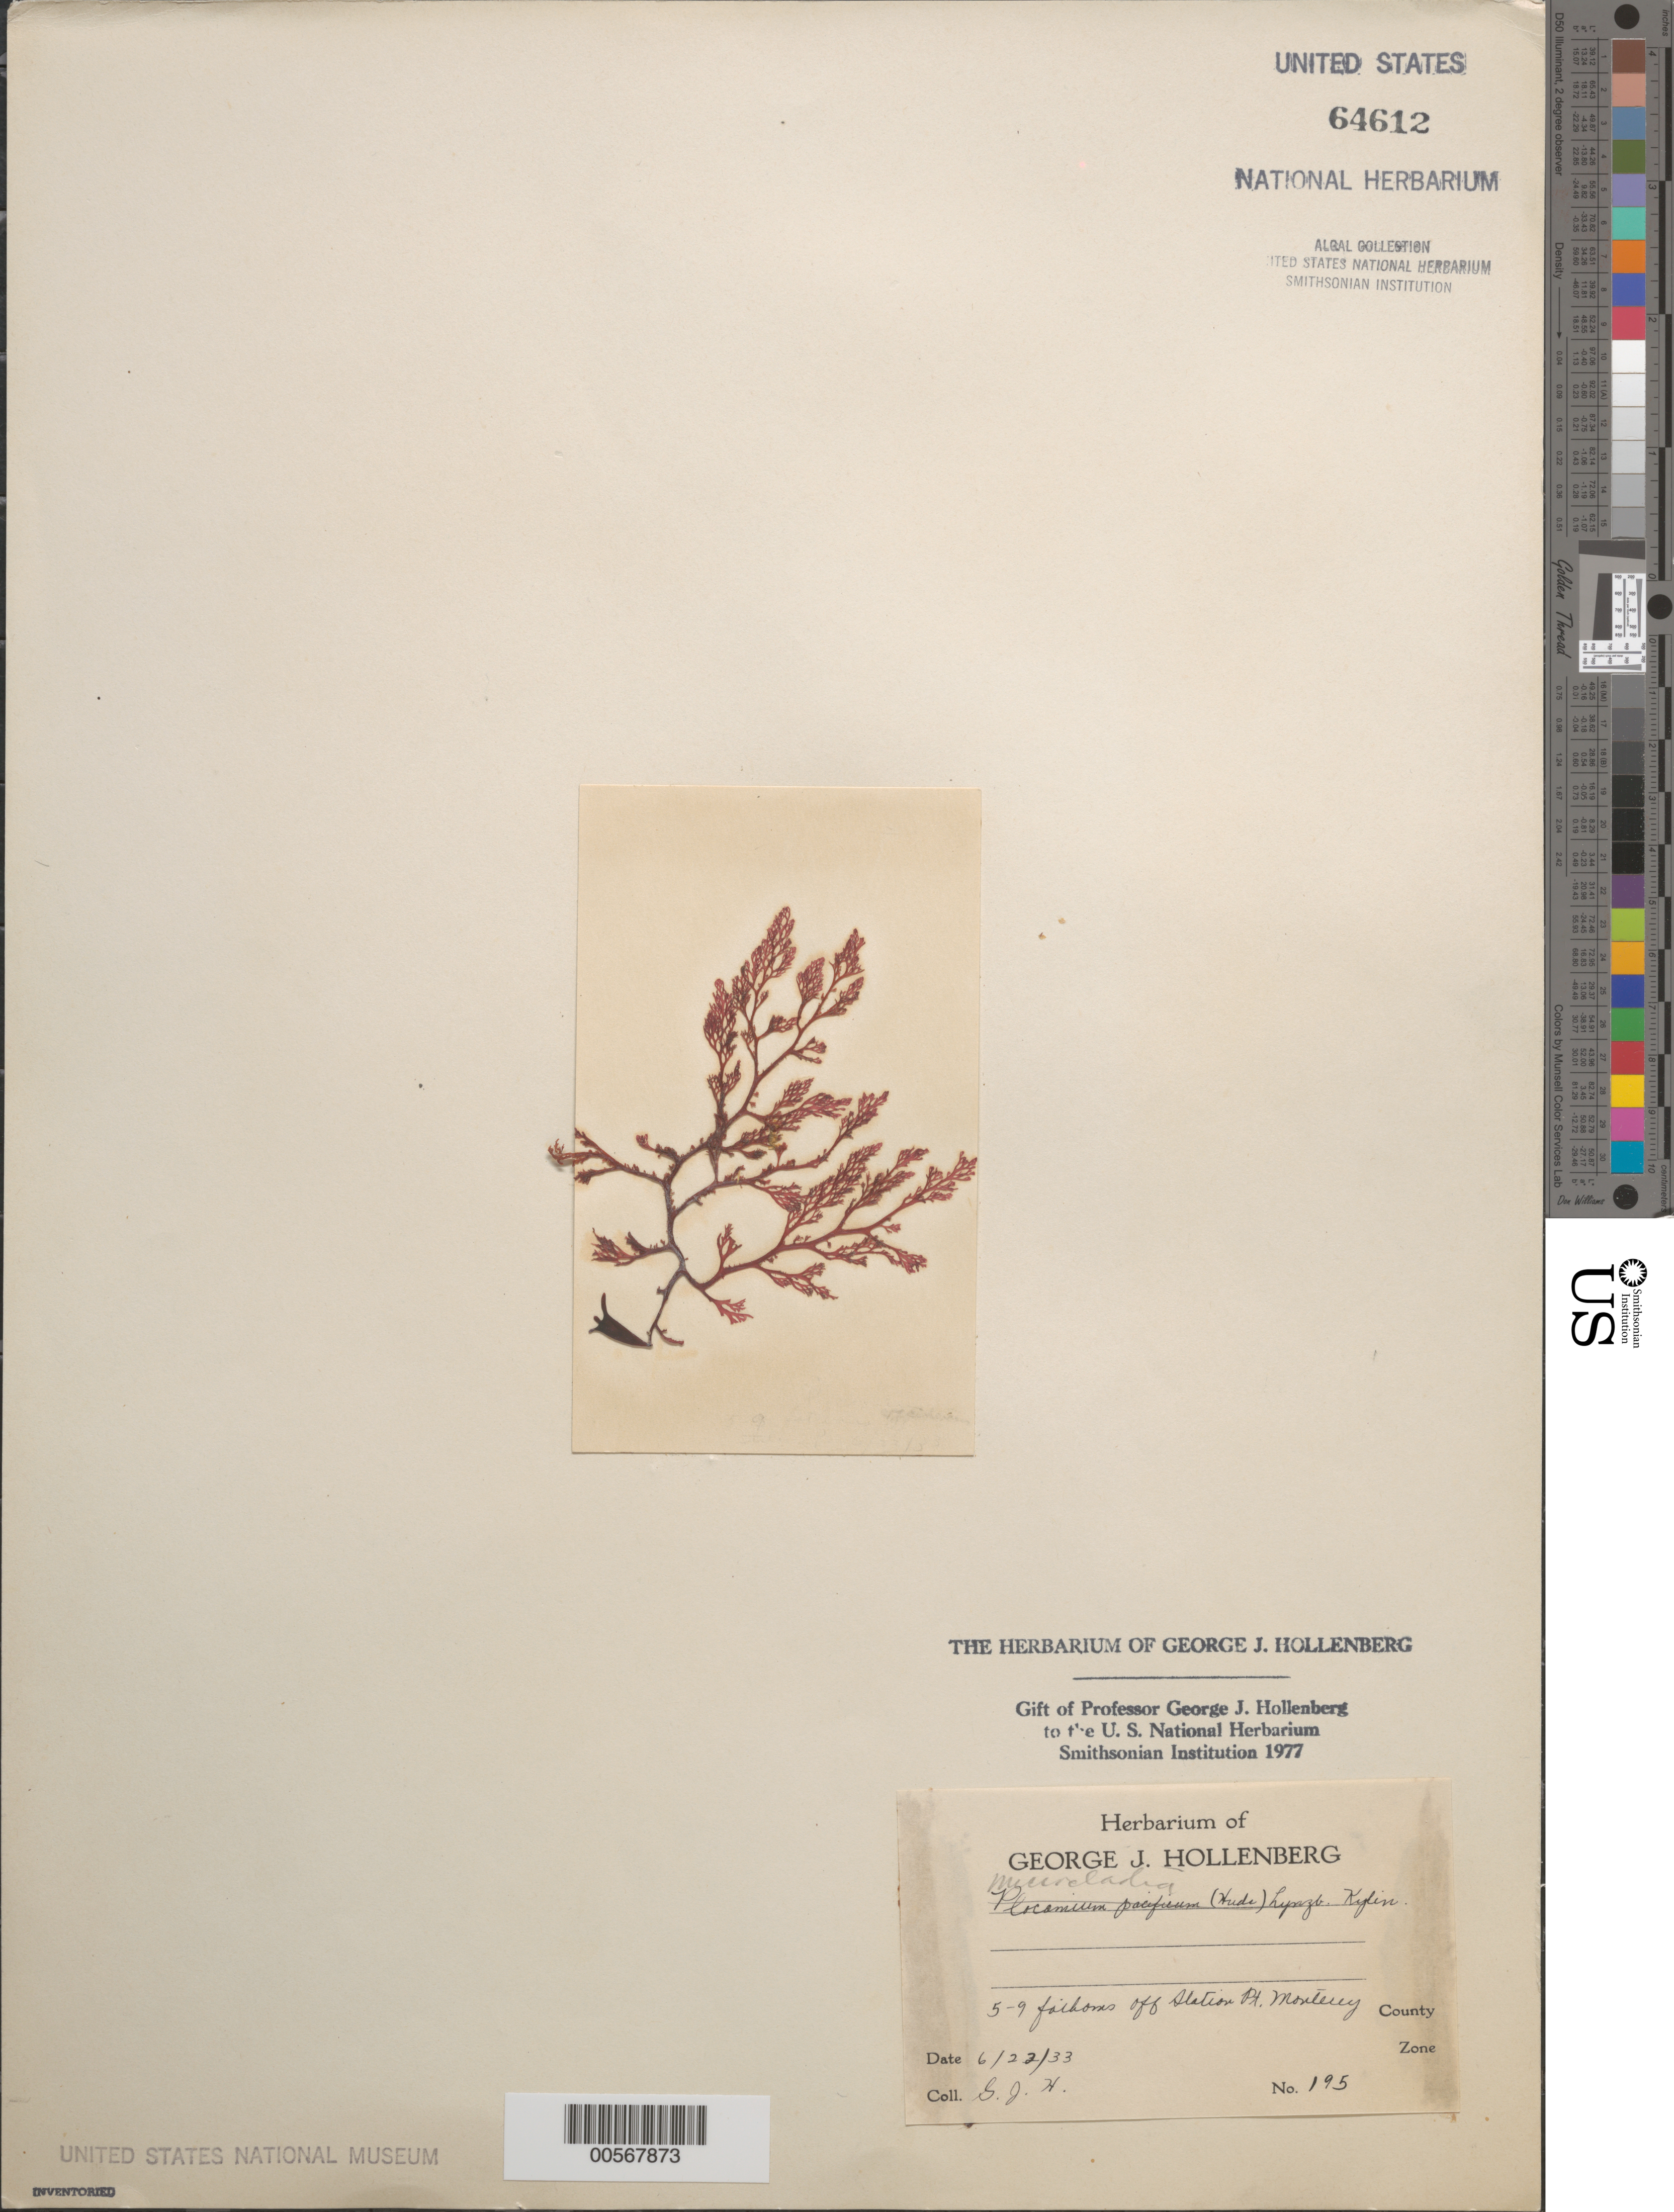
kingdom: Plantae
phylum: Rhodophyta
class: Florideophyceae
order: Ceramiales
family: Ceramiaceae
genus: Microcladia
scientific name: Microcladia sp.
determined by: Hollenberg, George J.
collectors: G. Hollenberg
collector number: GJH 195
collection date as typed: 22 Jun 1933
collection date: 1933-06-22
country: United States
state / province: California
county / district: Monterey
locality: Off Station Point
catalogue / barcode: US 64612